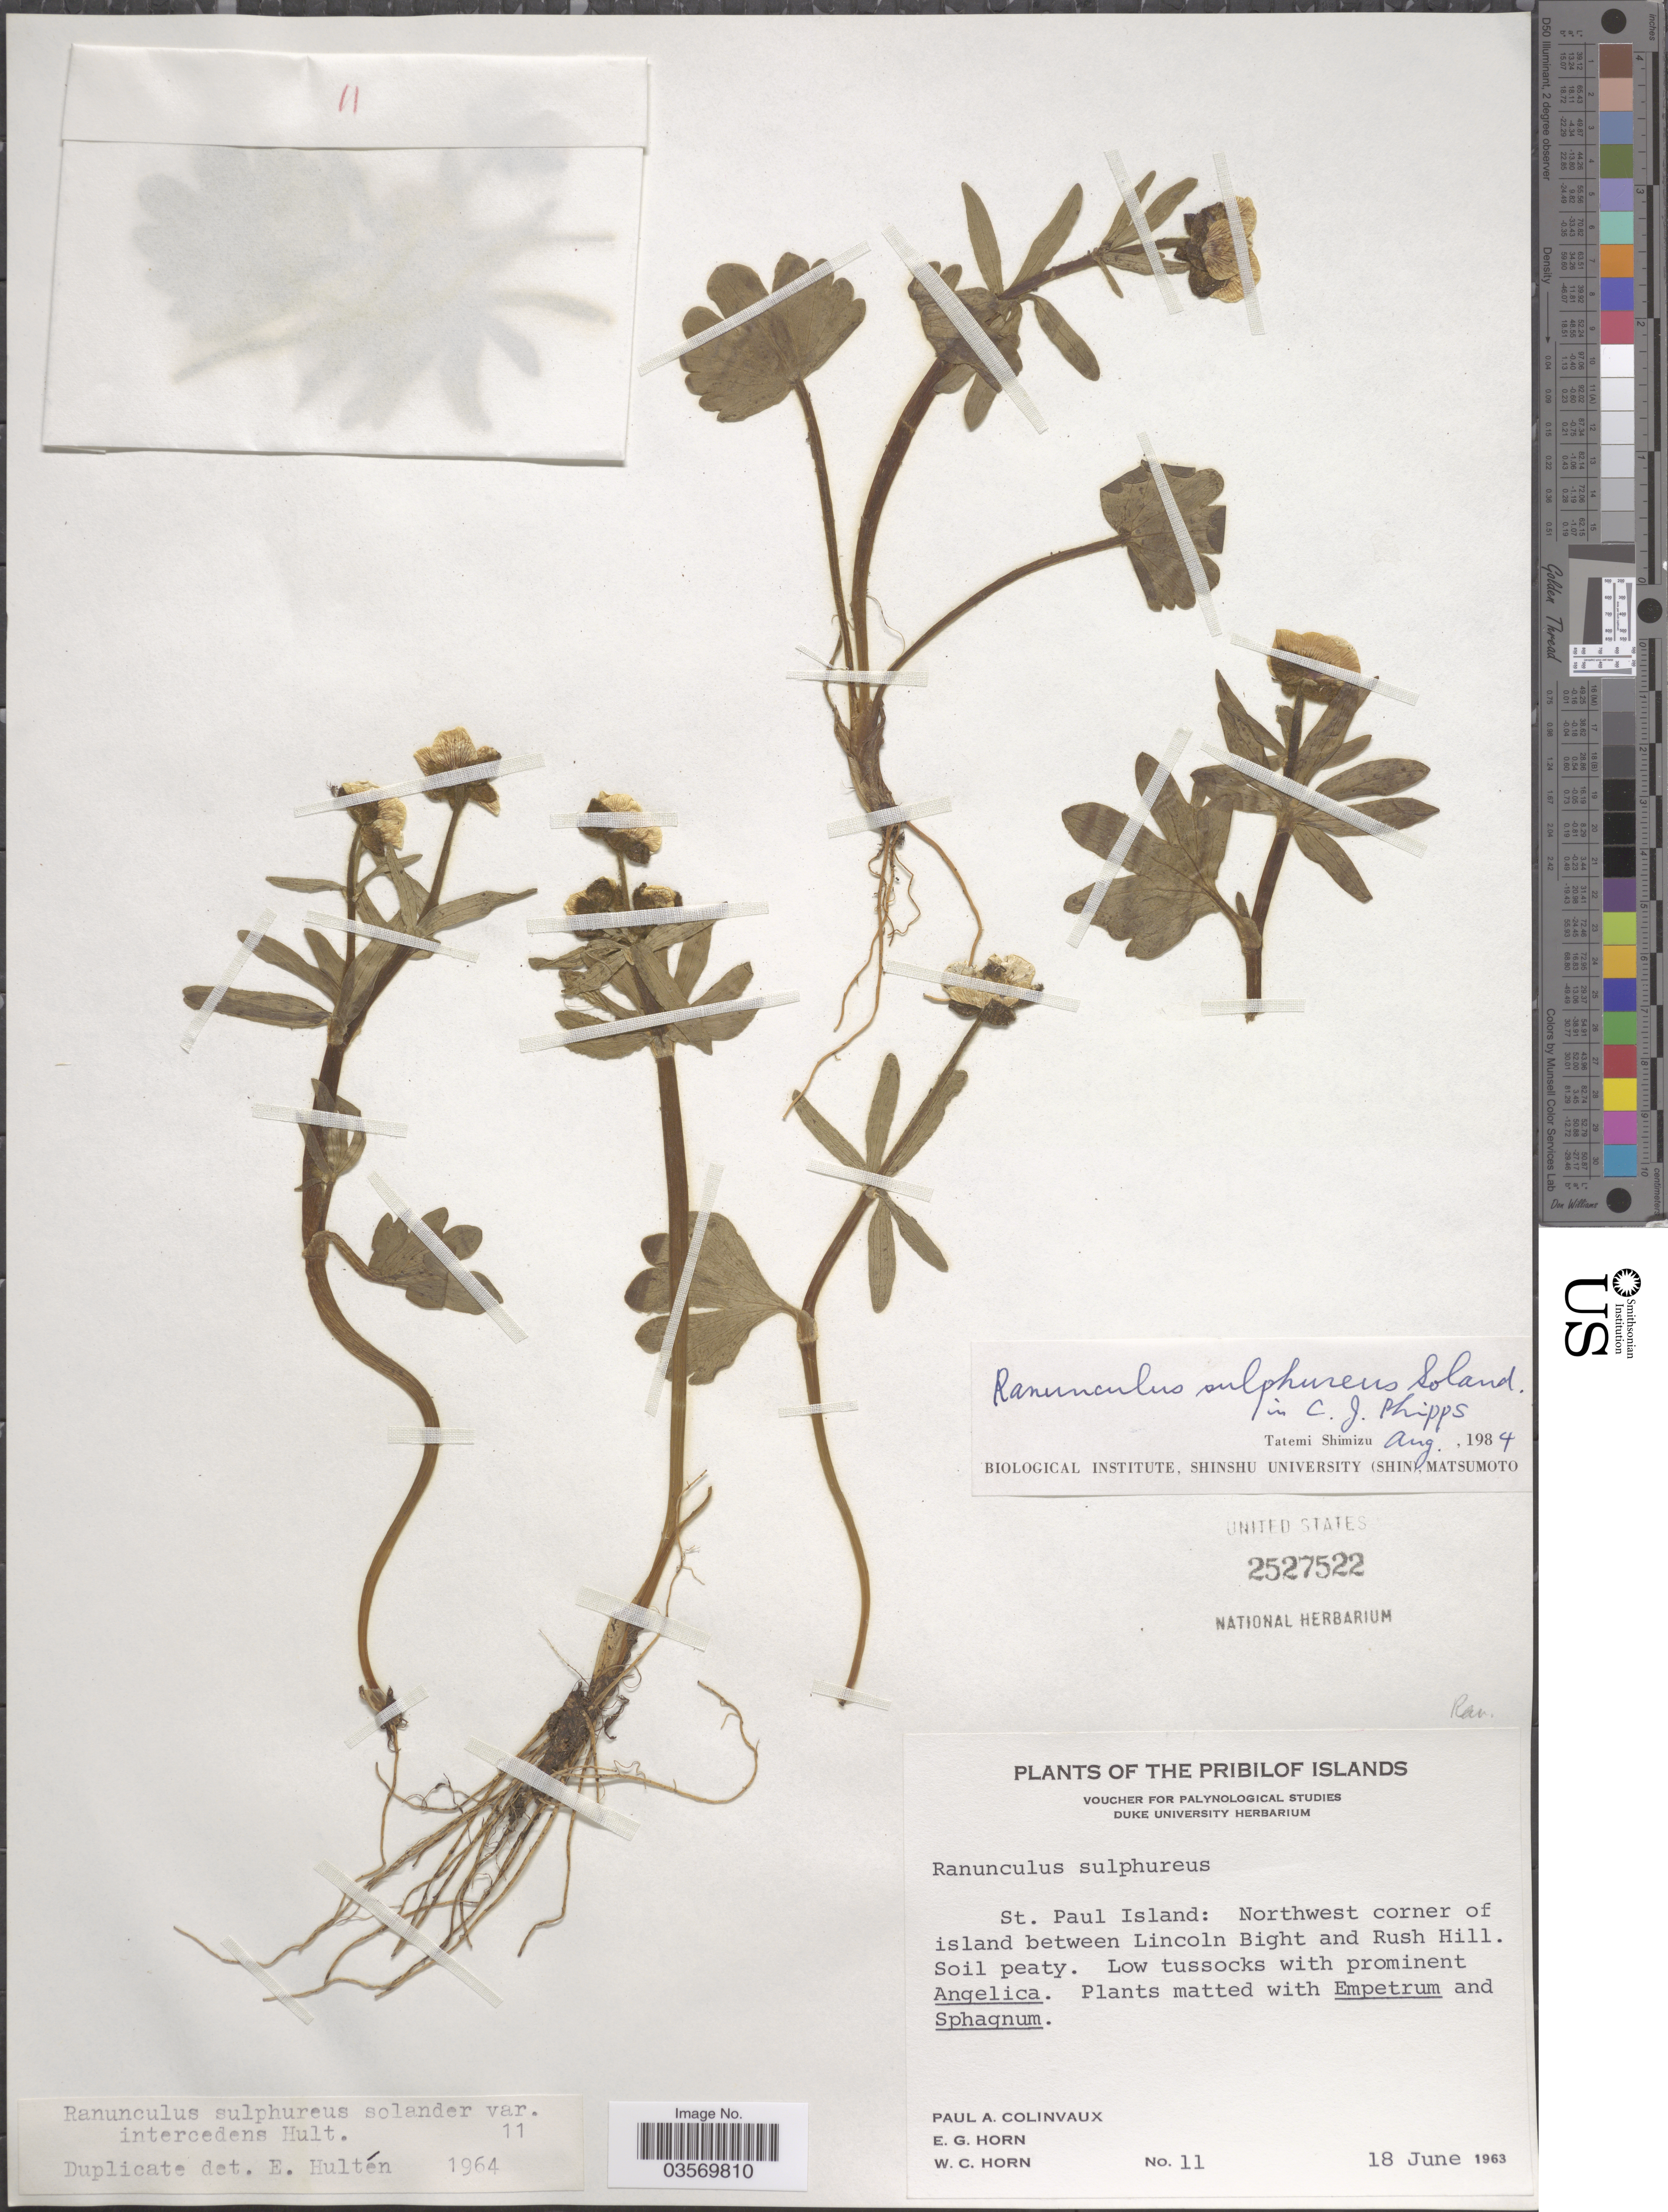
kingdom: Plantae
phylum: Tracheophyta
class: Magnoliopsida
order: Ranunculales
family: Ranunculaceae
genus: Ranunculus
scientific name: Ranunculus sulphureus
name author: Sol.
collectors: P. Colinvaux, E. Horn & W. Horn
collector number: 11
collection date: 1963-06-18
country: United States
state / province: Alaska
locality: The Pribilof Islands. St. Paul Island: Northwest corner of island between Lincoln Bight and Rush Hill.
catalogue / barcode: US 2527522